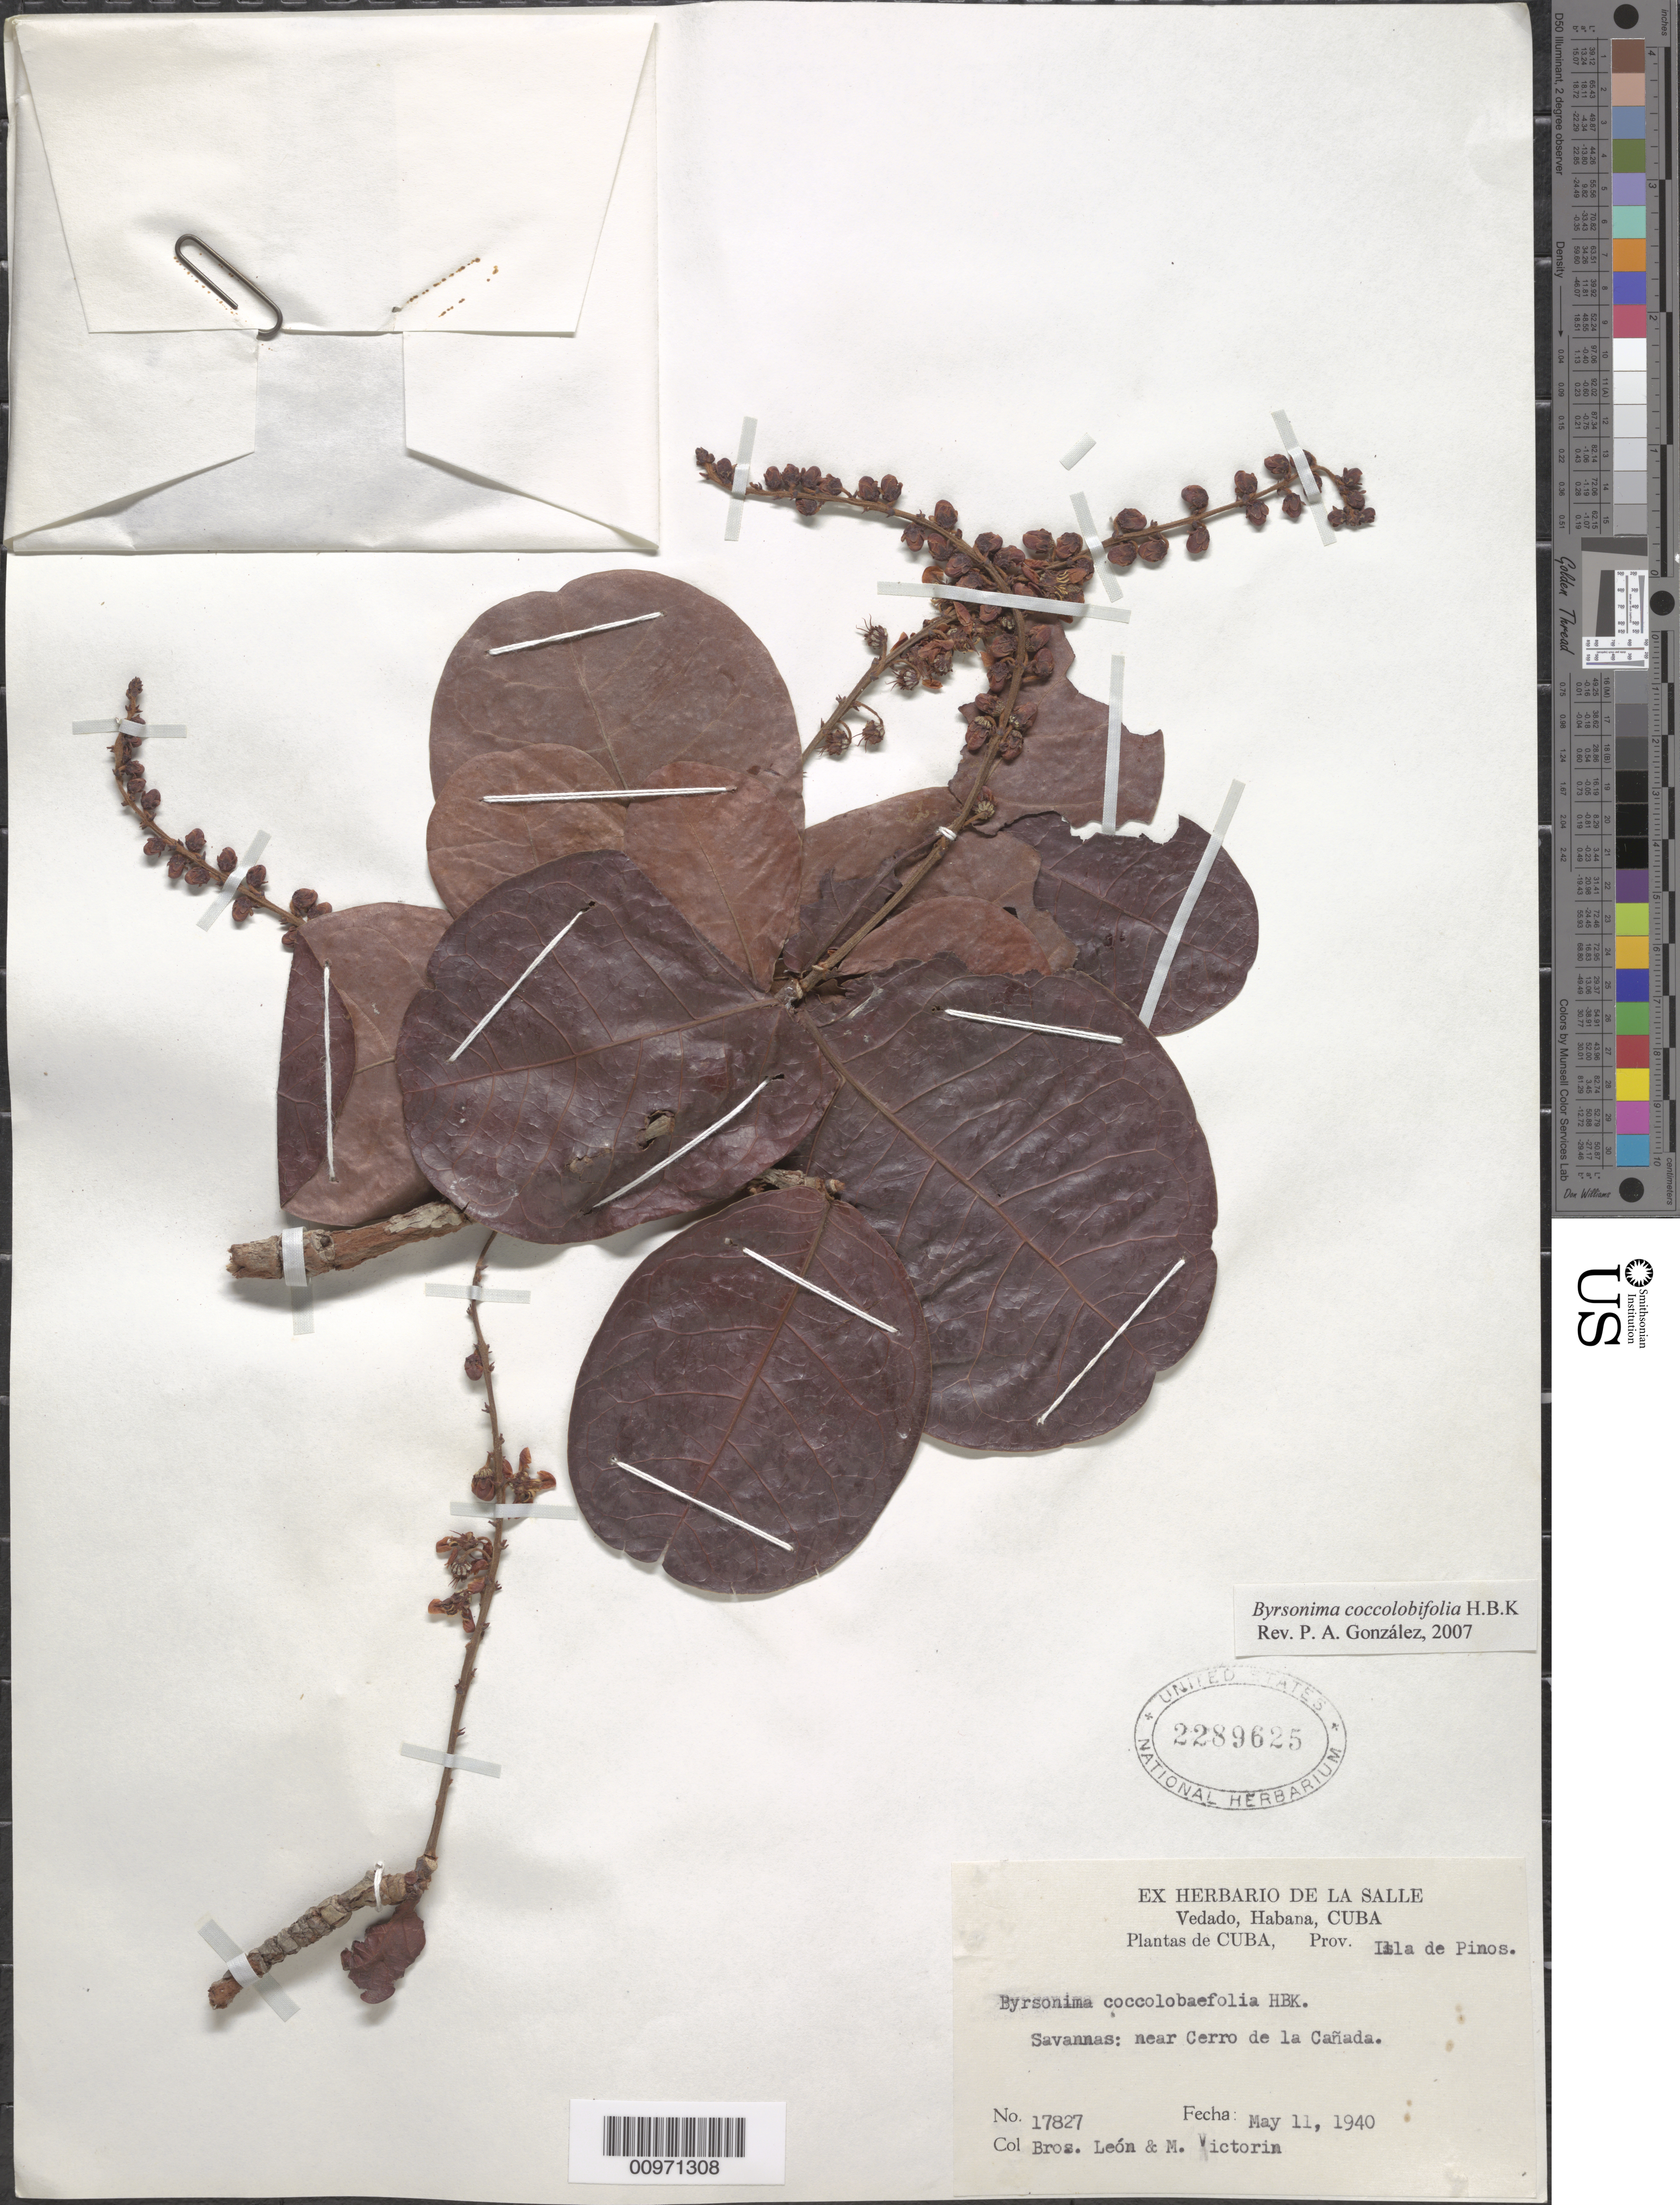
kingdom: Plantae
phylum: Tracheophyta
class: Magnoliopsida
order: Malpighiales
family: Malpighiaceae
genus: Byrsonima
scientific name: Byrsonima coccolobifolia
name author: Kunth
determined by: González, P. A.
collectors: Bro. León & F. Victorin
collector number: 17827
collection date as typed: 11 May 1940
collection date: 1940-05-11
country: Cuba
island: Isla de la Juventud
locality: Isle of Pines, Near Cerro de la Cañada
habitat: Savannas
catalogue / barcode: US 2289625